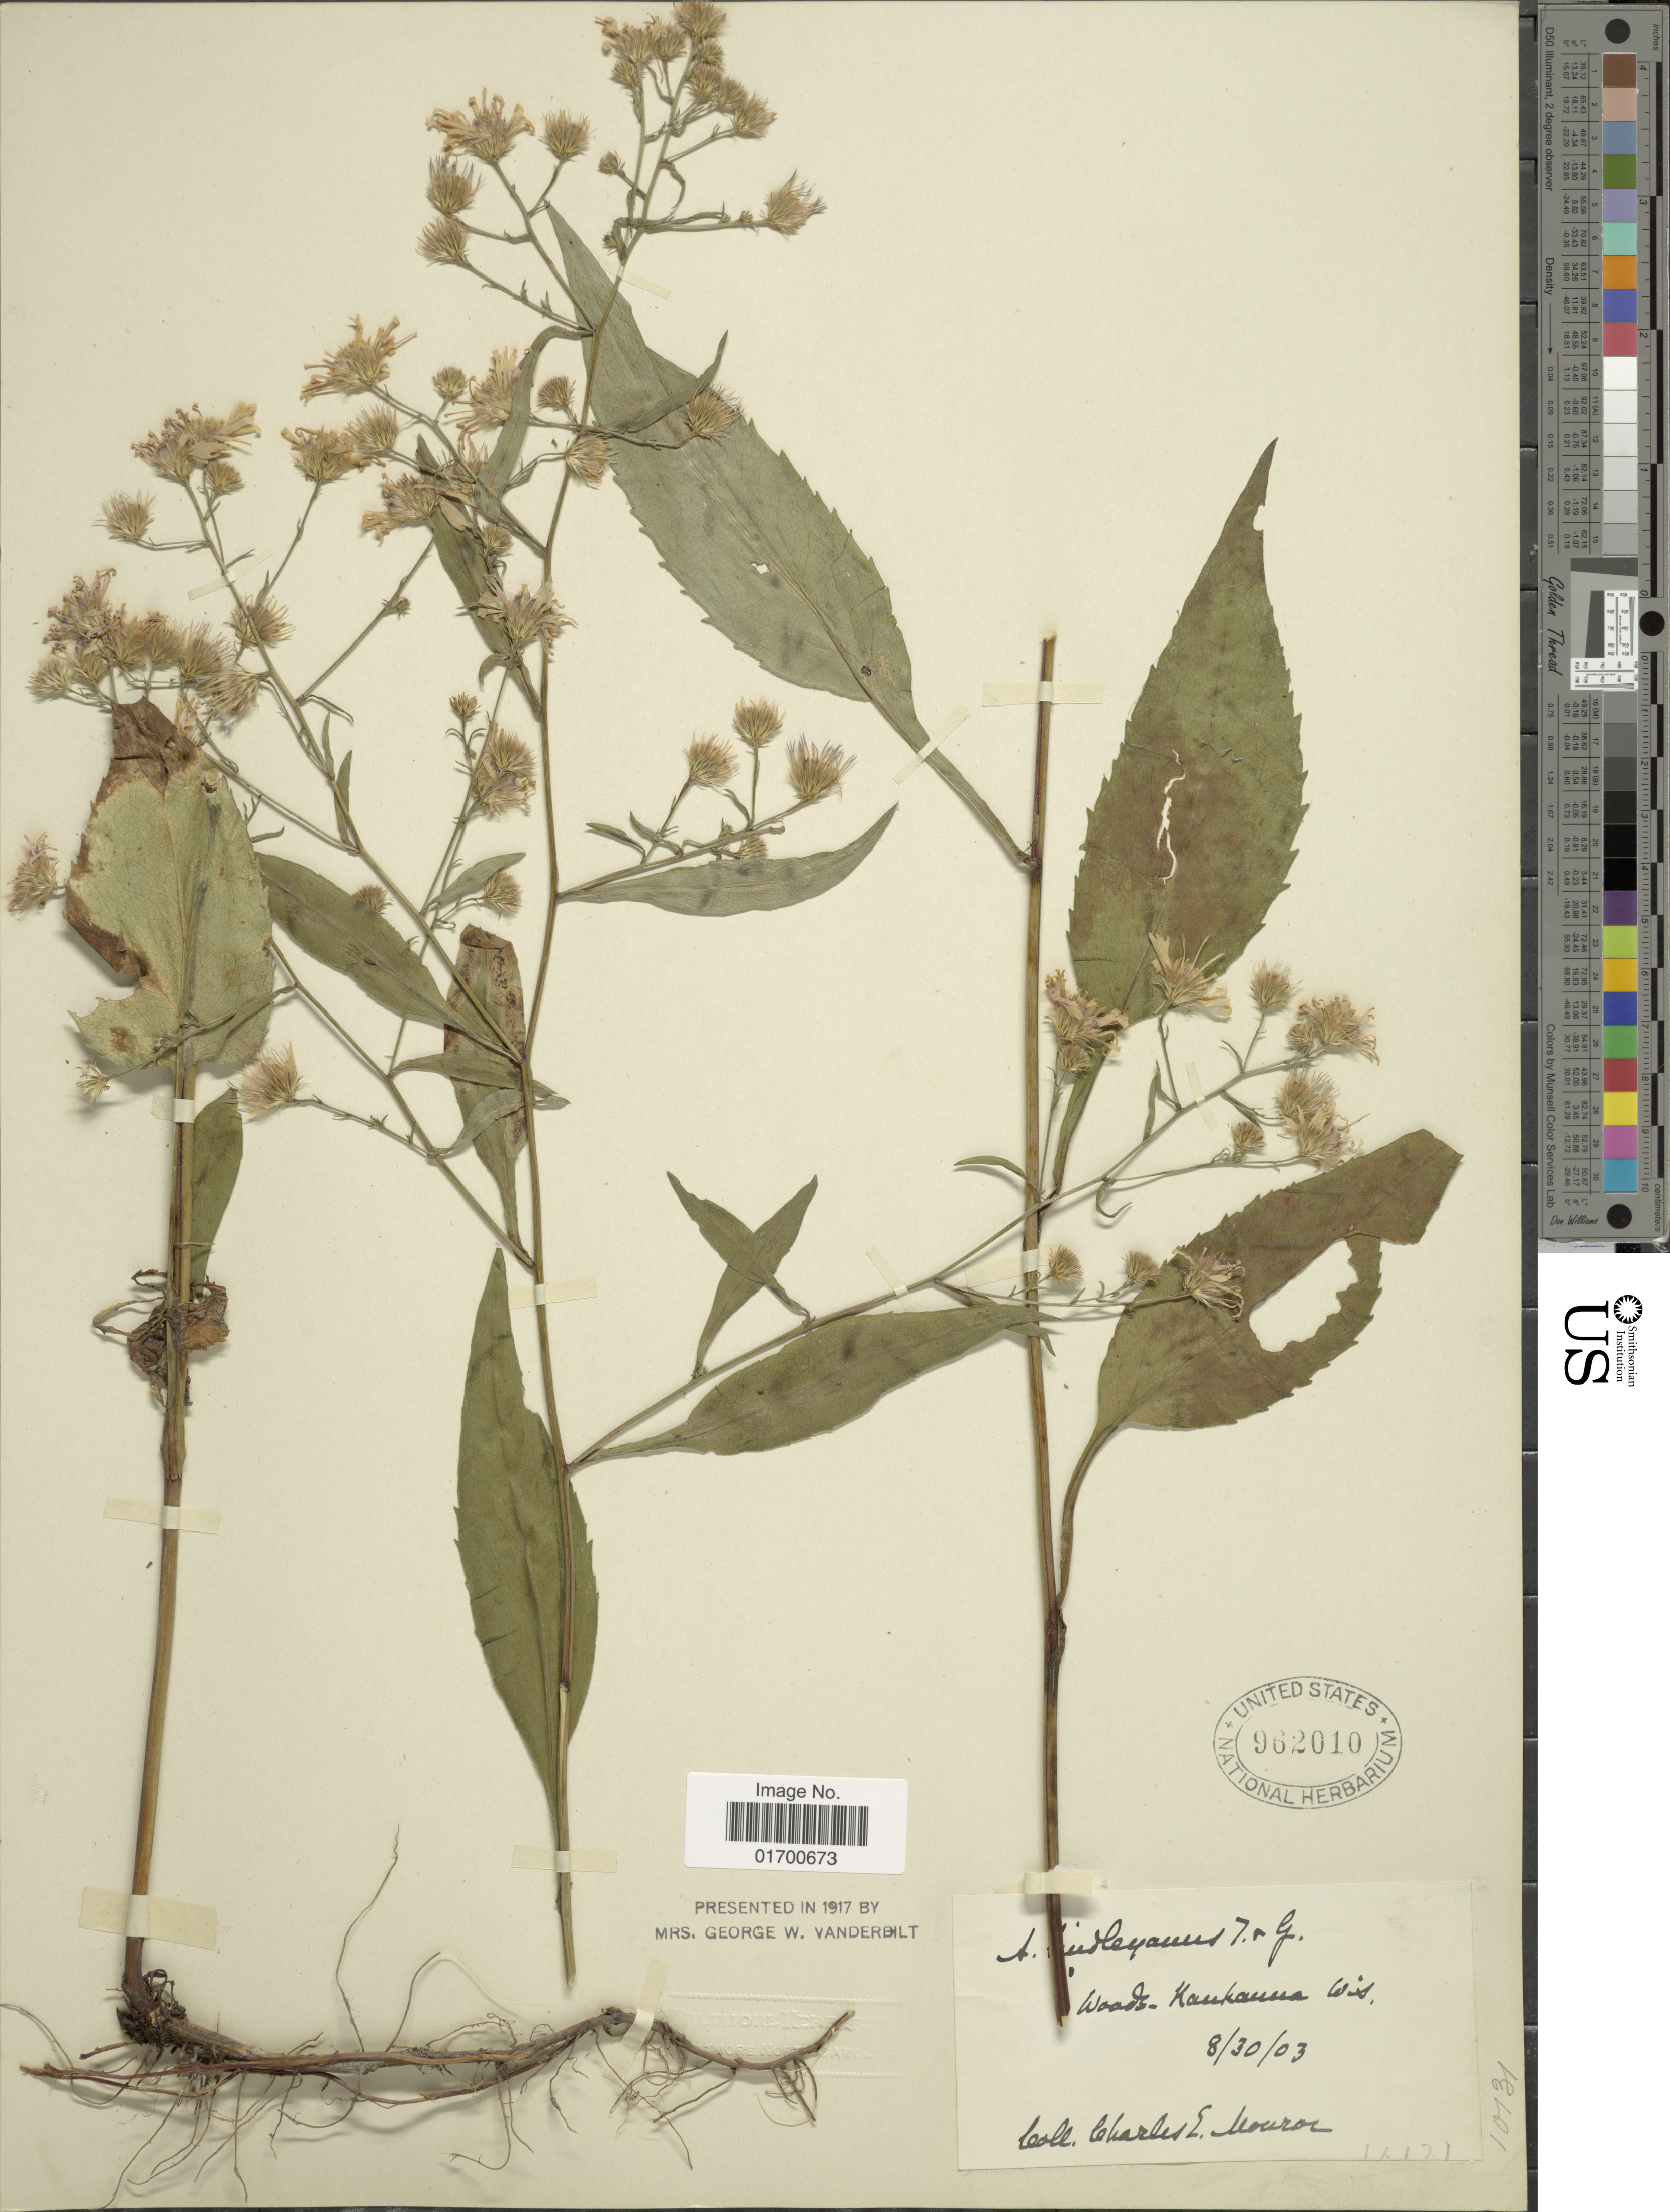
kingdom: Plantae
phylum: Tracheophyta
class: Magnoliopsida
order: Asterales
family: Asteraceae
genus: Symphyotrichum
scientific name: Symphyotrichum ciliolatum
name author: (Lindl.) Á. Löve & D. Löve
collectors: C. Monroe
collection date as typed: Transcribed d/m/y: 30/8/3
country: United States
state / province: Wisconsin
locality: Woods- Kaukauna Wis.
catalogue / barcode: US 962010